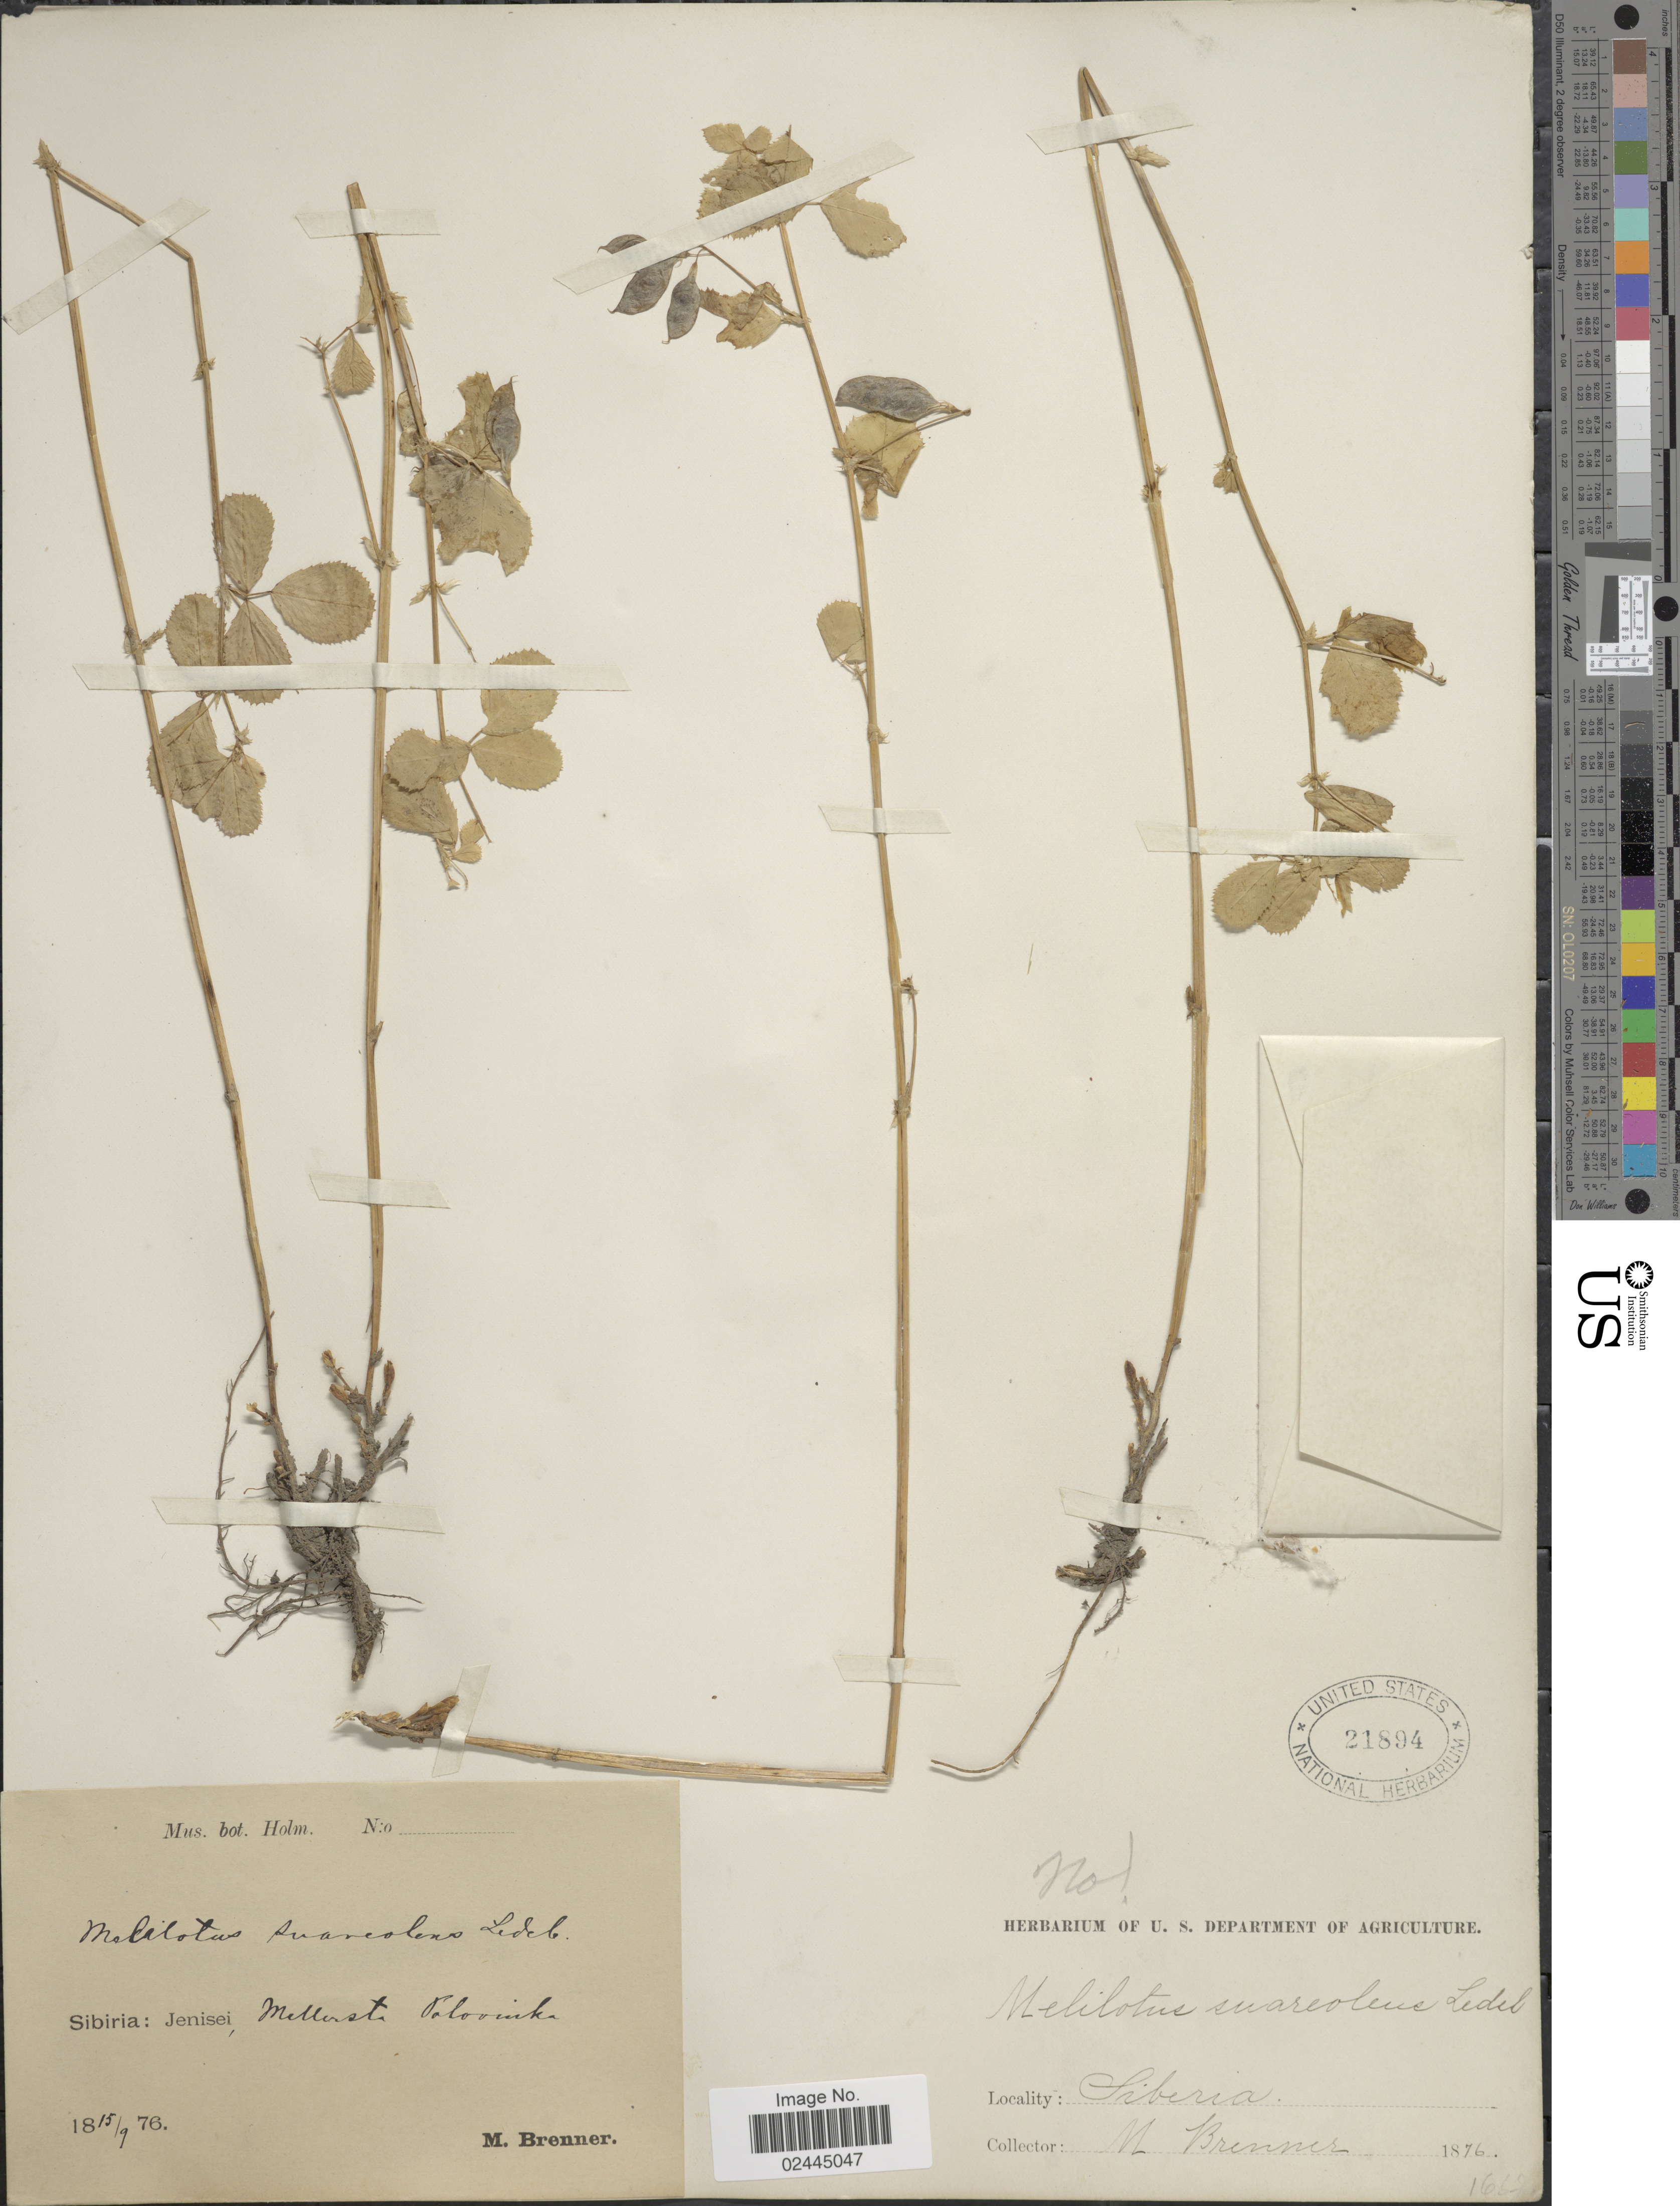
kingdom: Plantae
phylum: Tracheophyta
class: Magnoliopsida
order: Fabales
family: Fabaceae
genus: Cicer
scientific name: Cicer songaricum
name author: DC.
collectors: M. Brenner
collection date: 1876-09-15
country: Russian Federation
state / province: Irkutsk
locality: Sibiria: Jenisei, Mellersta. Polovinka. (Yenisey, Polovinka).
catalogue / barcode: US 21894